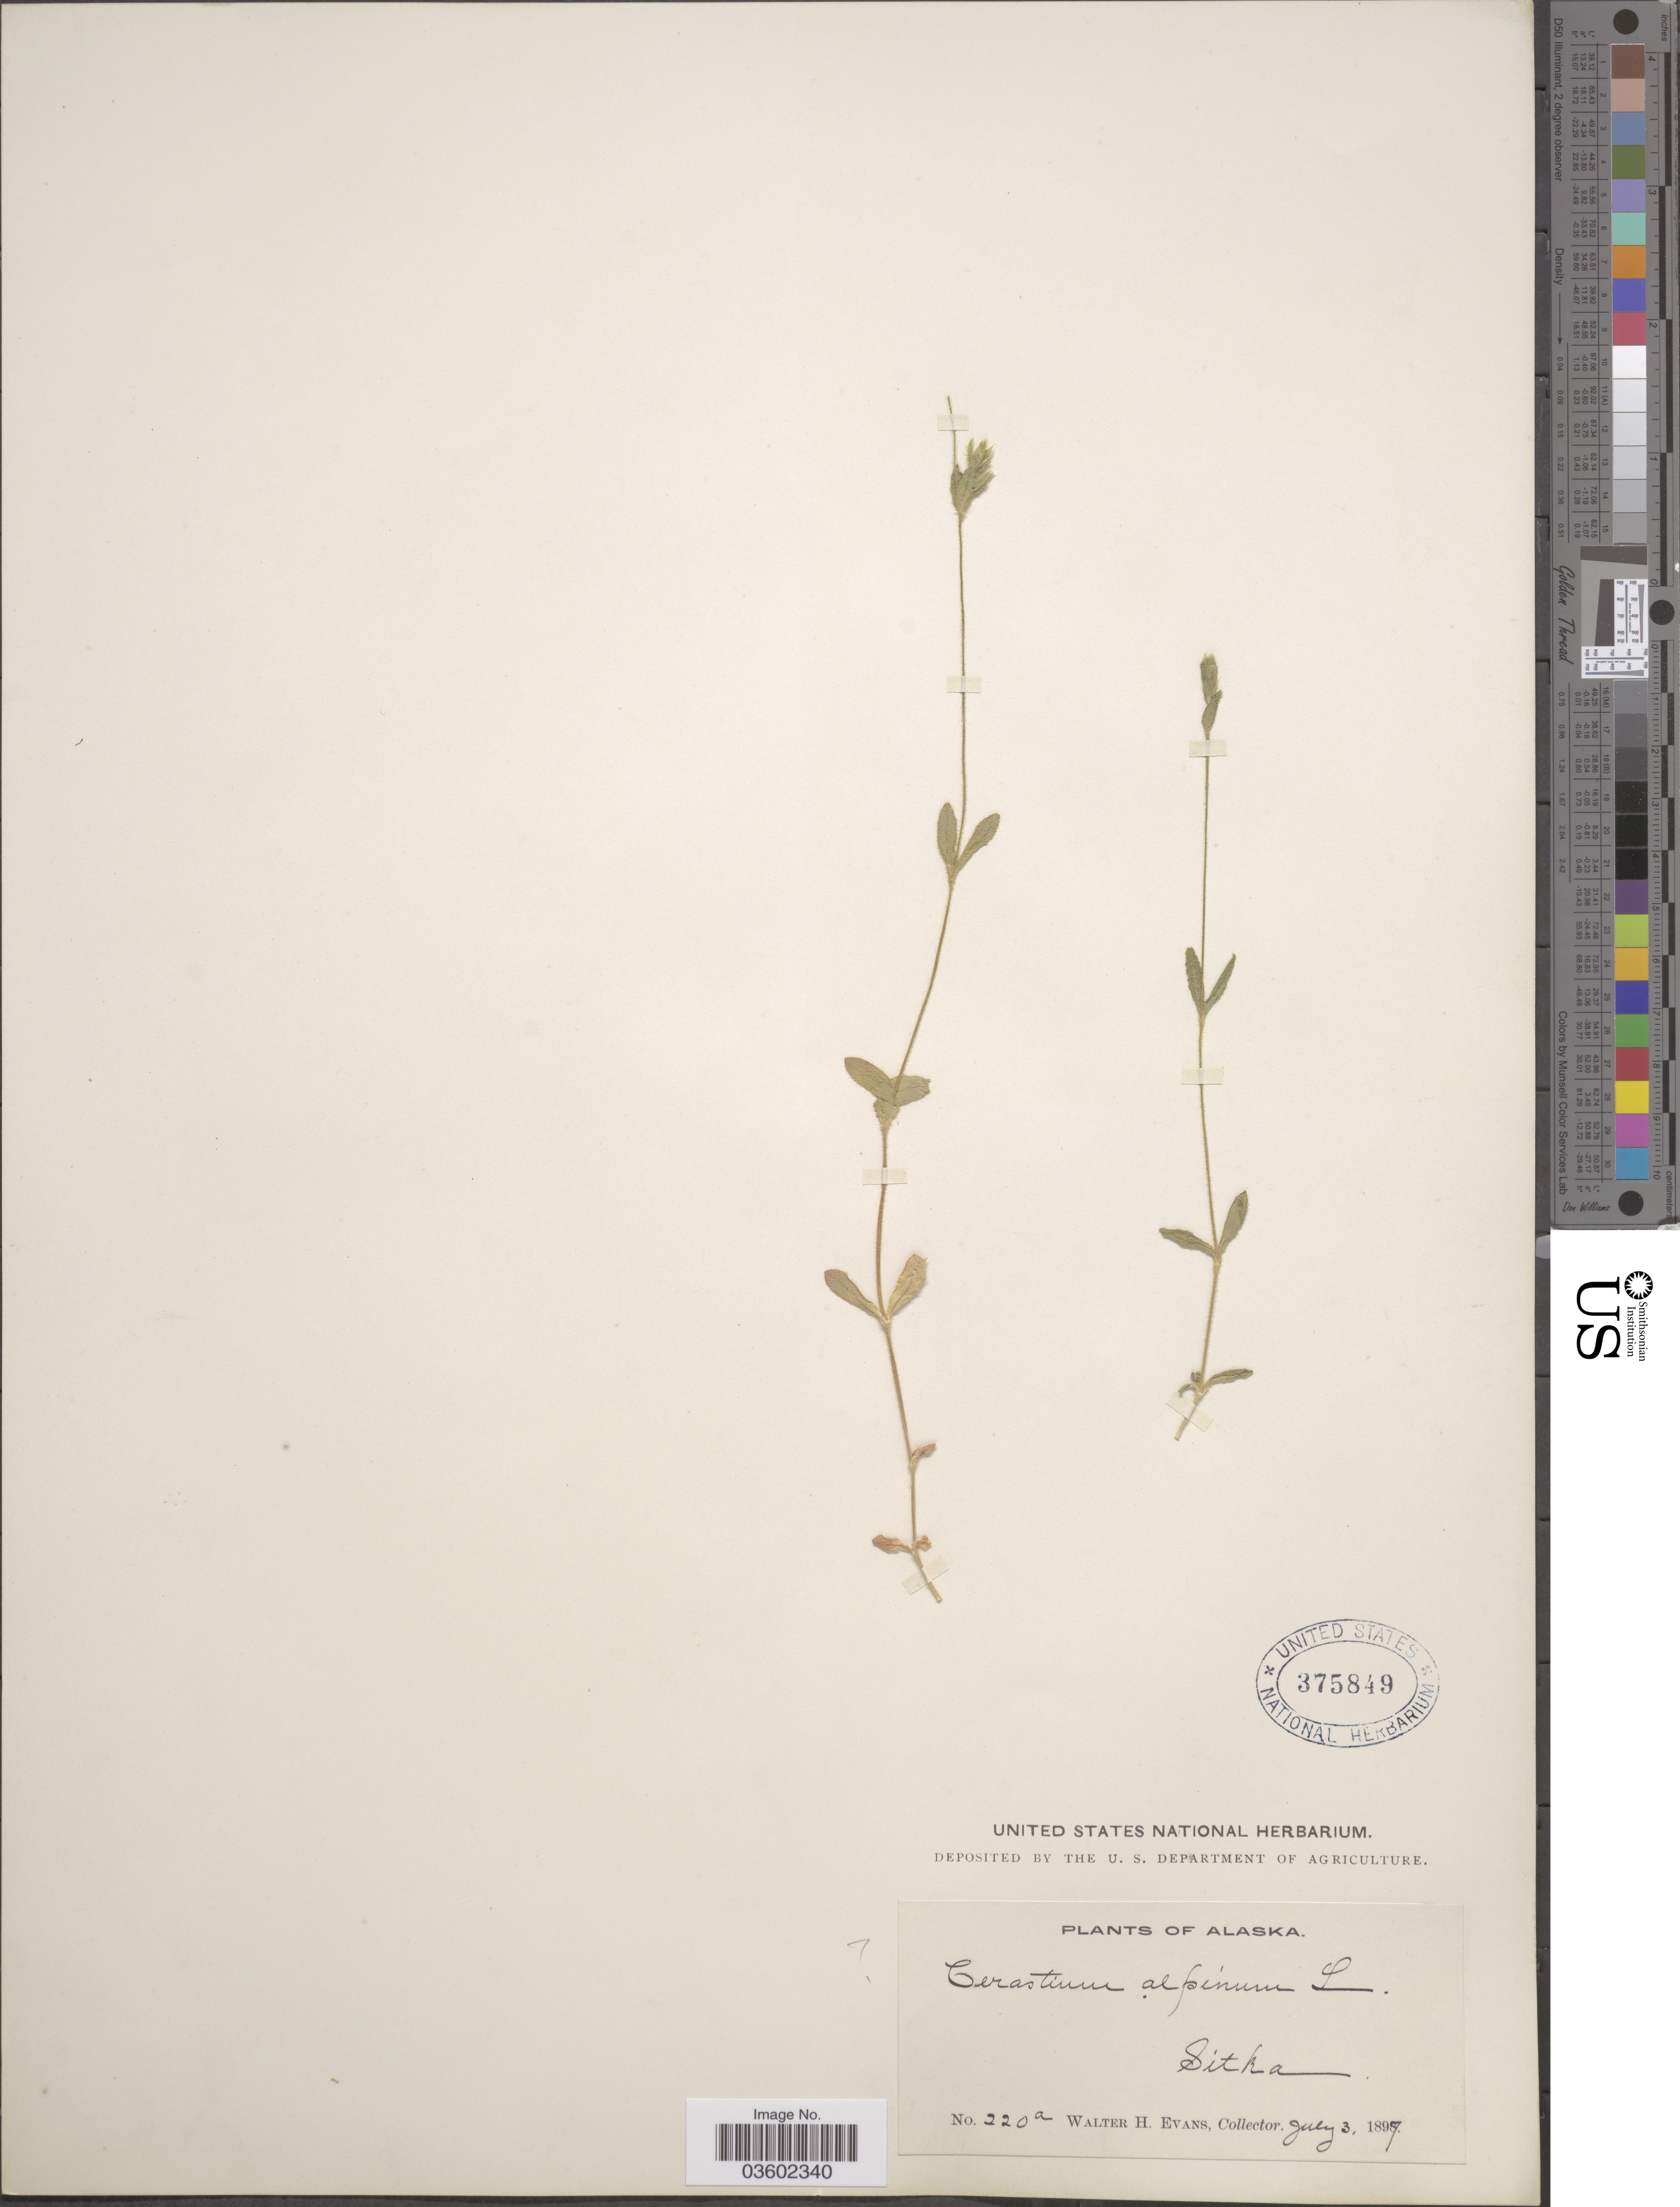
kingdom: Plantae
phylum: Tracheophyta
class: Magnoliopsida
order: Caryophyllales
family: Caryophyllaceae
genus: Cerastium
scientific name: Cerastium sp.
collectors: W. H. Evans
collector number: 220a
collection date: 1897-07-03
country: United States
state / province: Alaska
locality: Sitka.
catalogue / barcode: US 375849